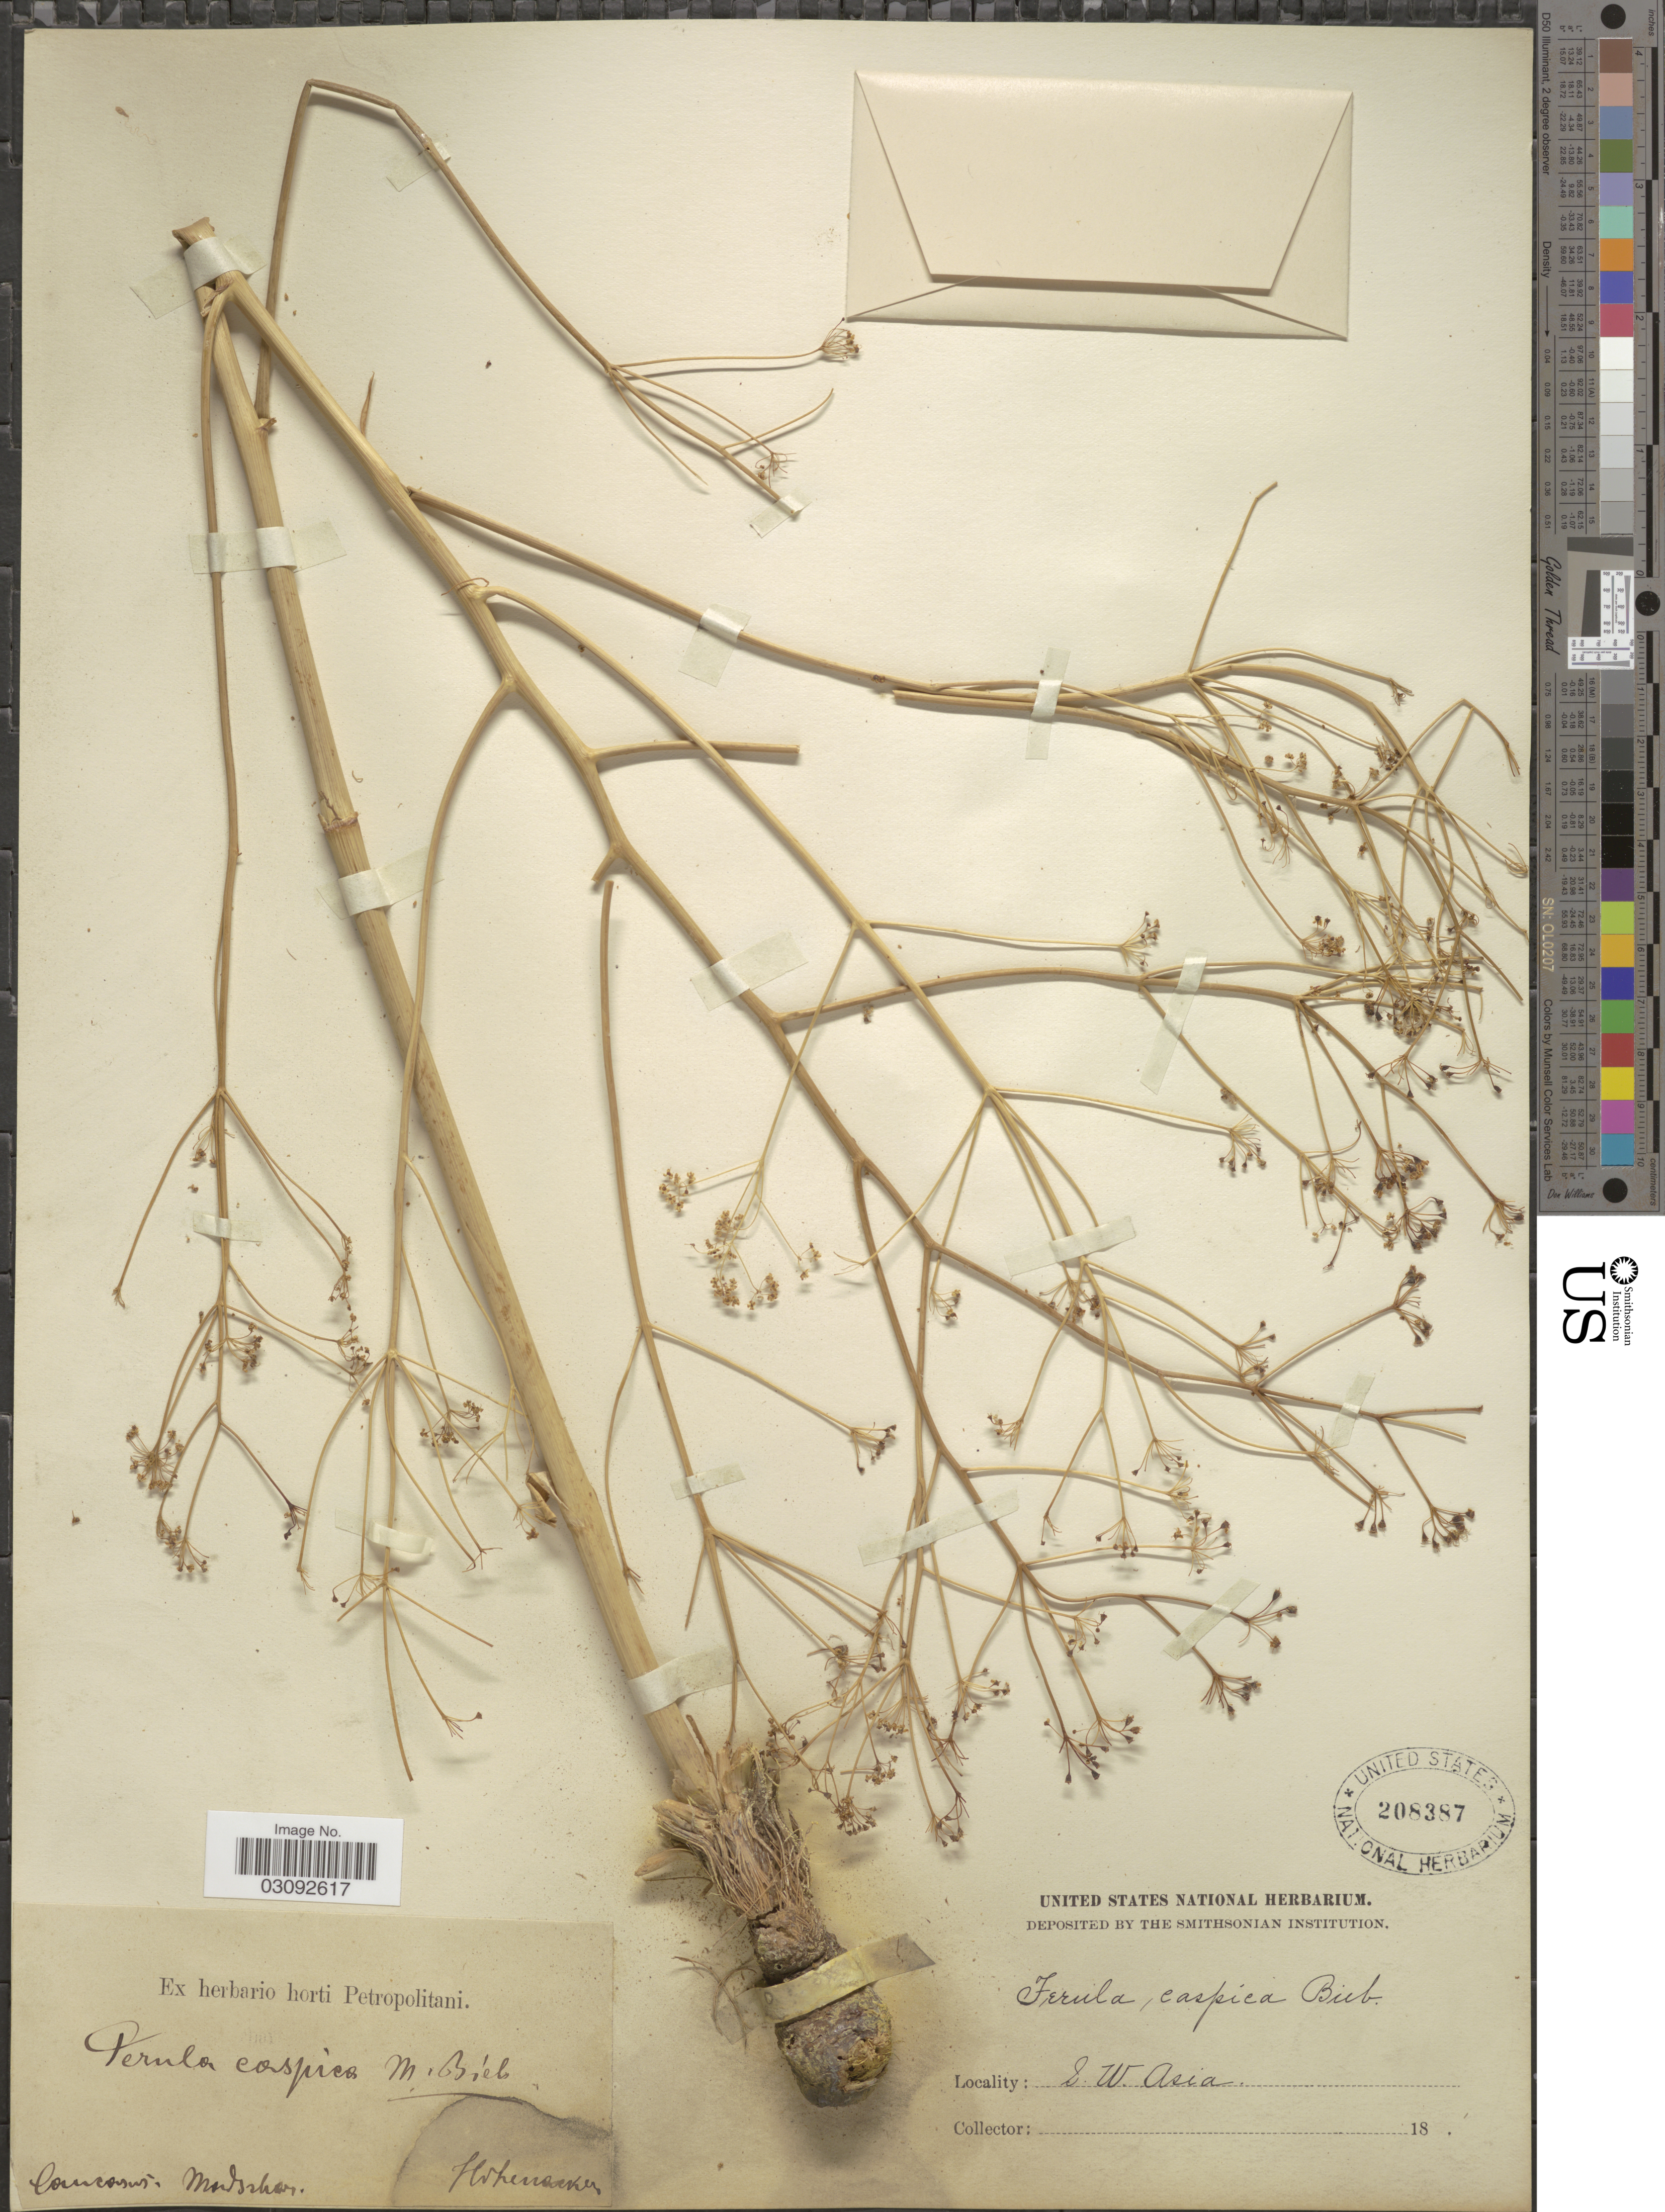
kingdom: Plantae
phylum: Tracheophyta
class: Magnoliopsida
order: Apiales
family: Apiaceae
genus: Ferula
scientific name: Ferula caspica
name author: M. Bieb.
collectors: Hohenacker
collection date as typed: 18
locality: S.W. Asia. Caucasus. Madschar.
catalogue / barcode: US 208387